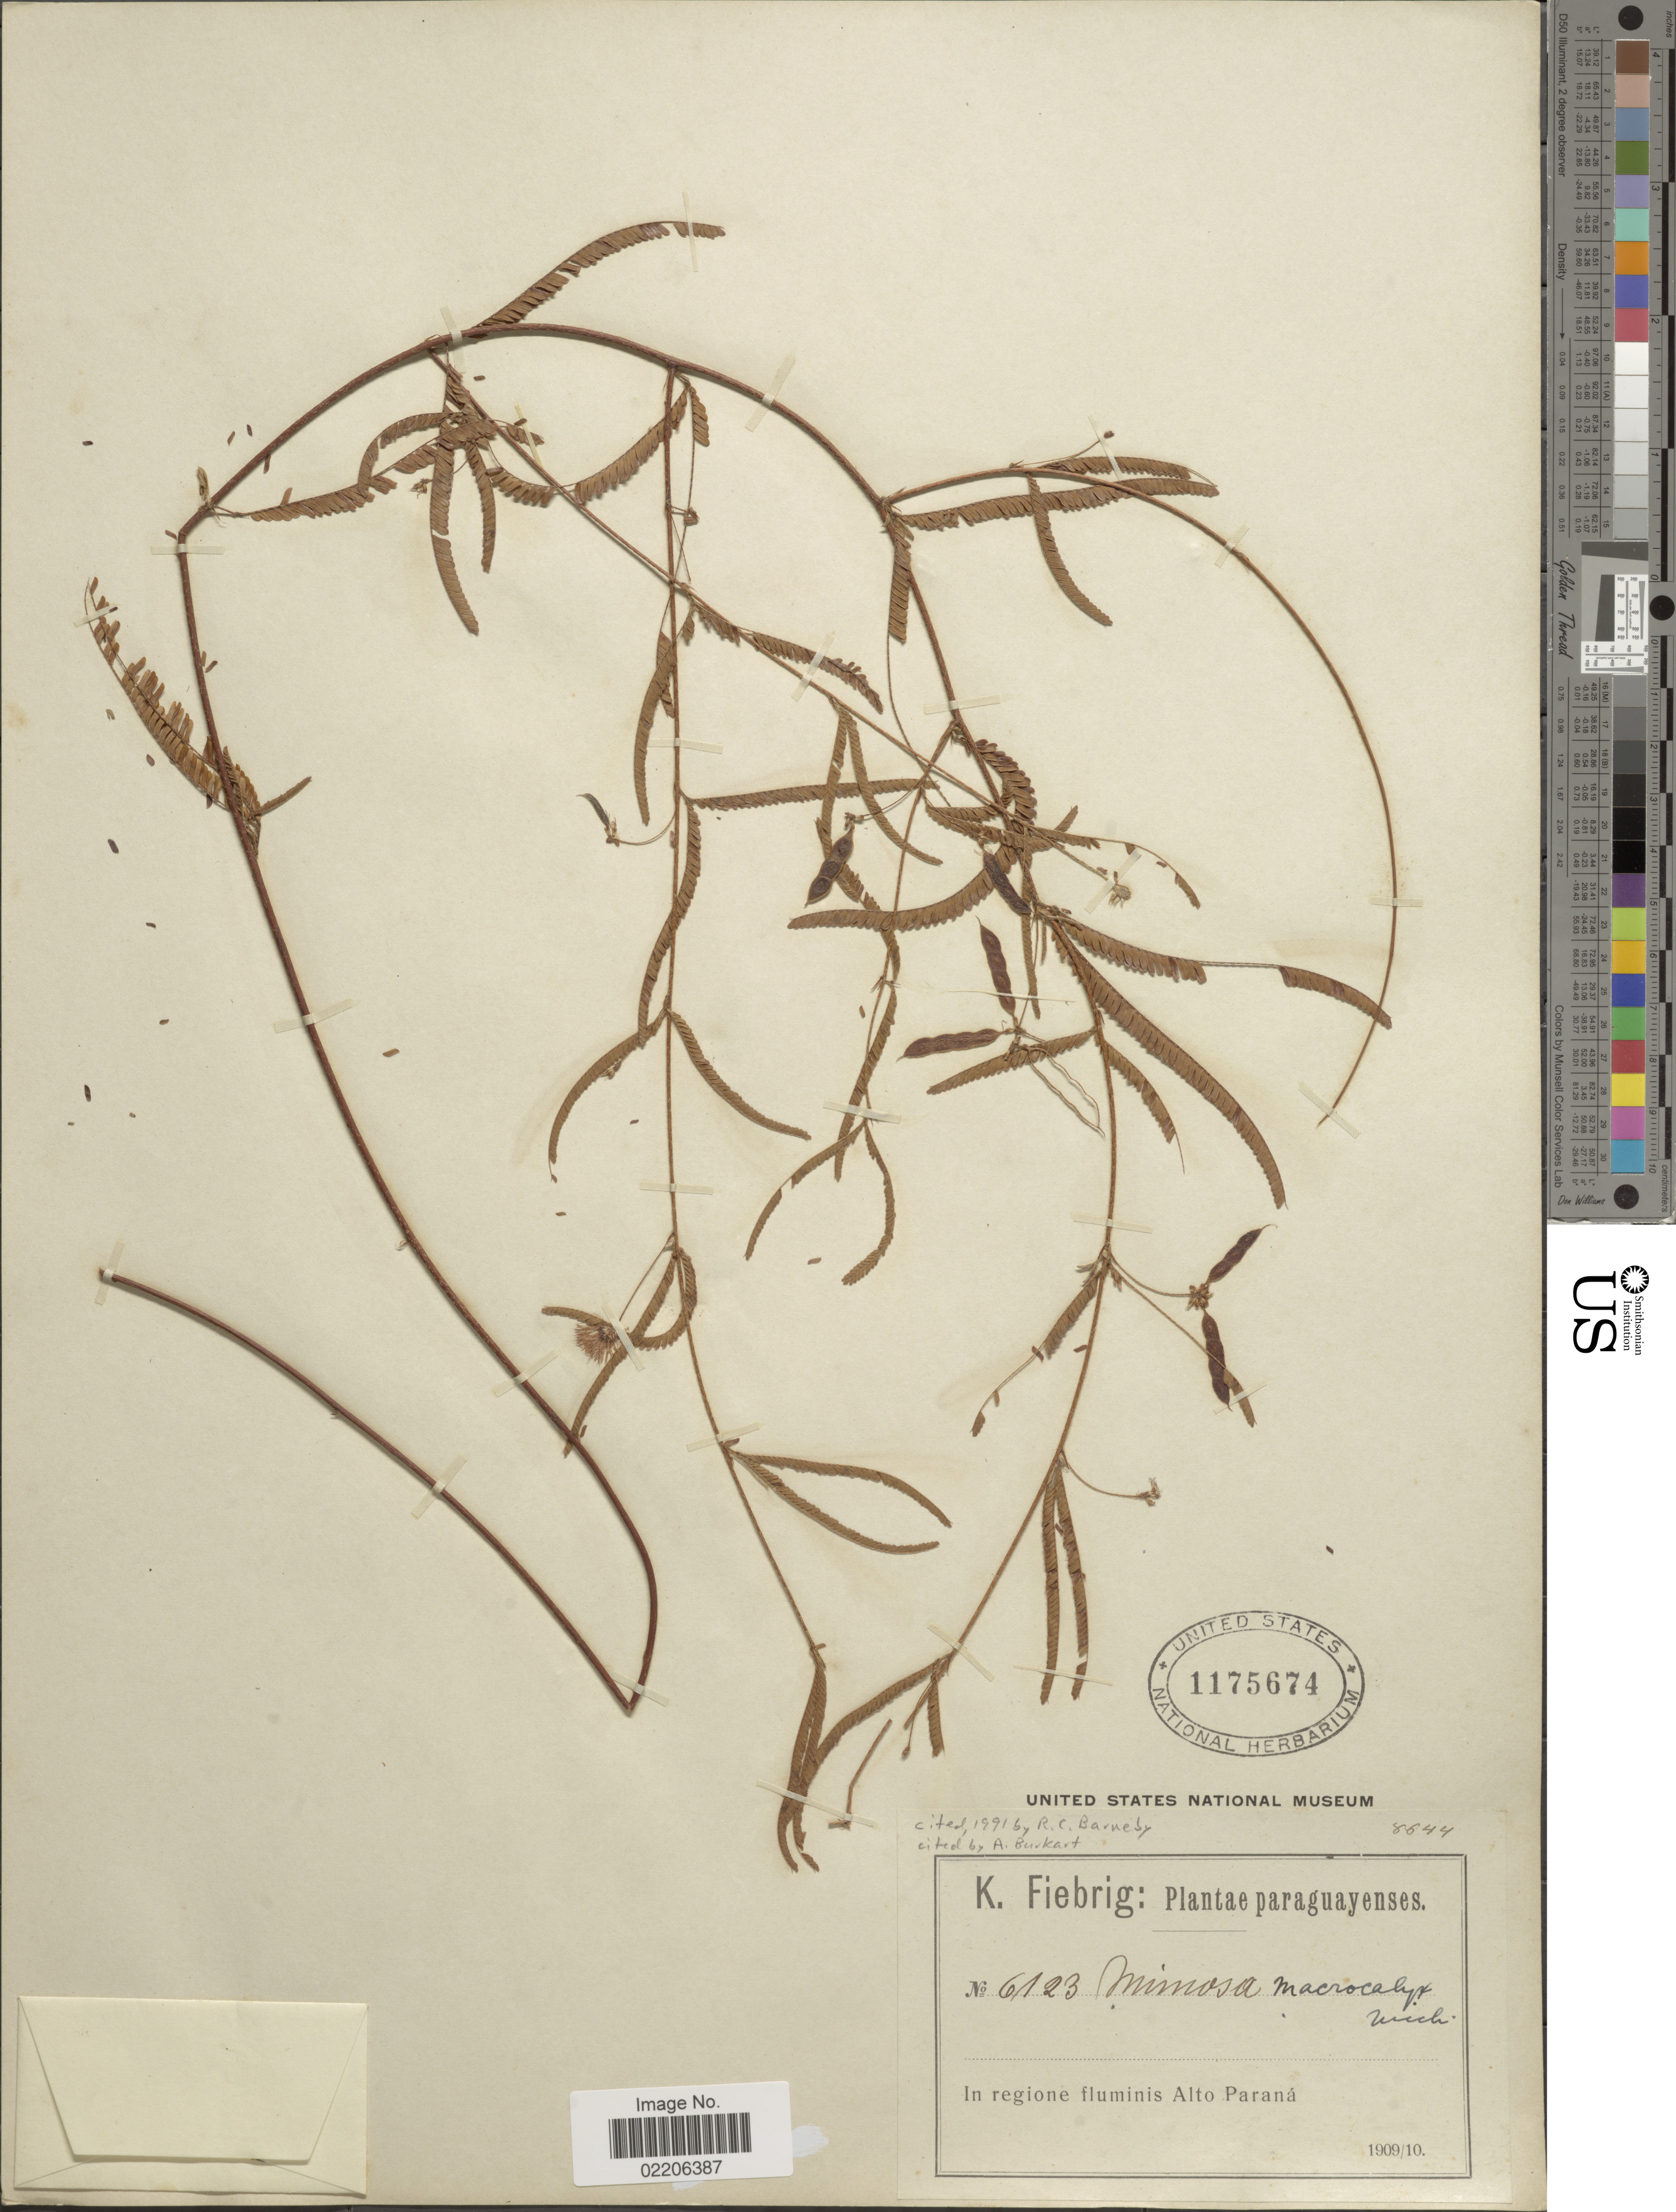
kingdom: Plantae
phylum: Tracheophyta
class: Magnoliopsida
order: Fabales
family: Fabaceae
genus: Mimosa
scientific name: Mimosa macrocalyx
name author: Micheli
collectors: K. Fiebrig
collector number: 6123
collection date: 1909/1910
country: Paraguay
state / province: Alto Parana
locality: In regione fluminis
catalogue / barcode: US 1175674